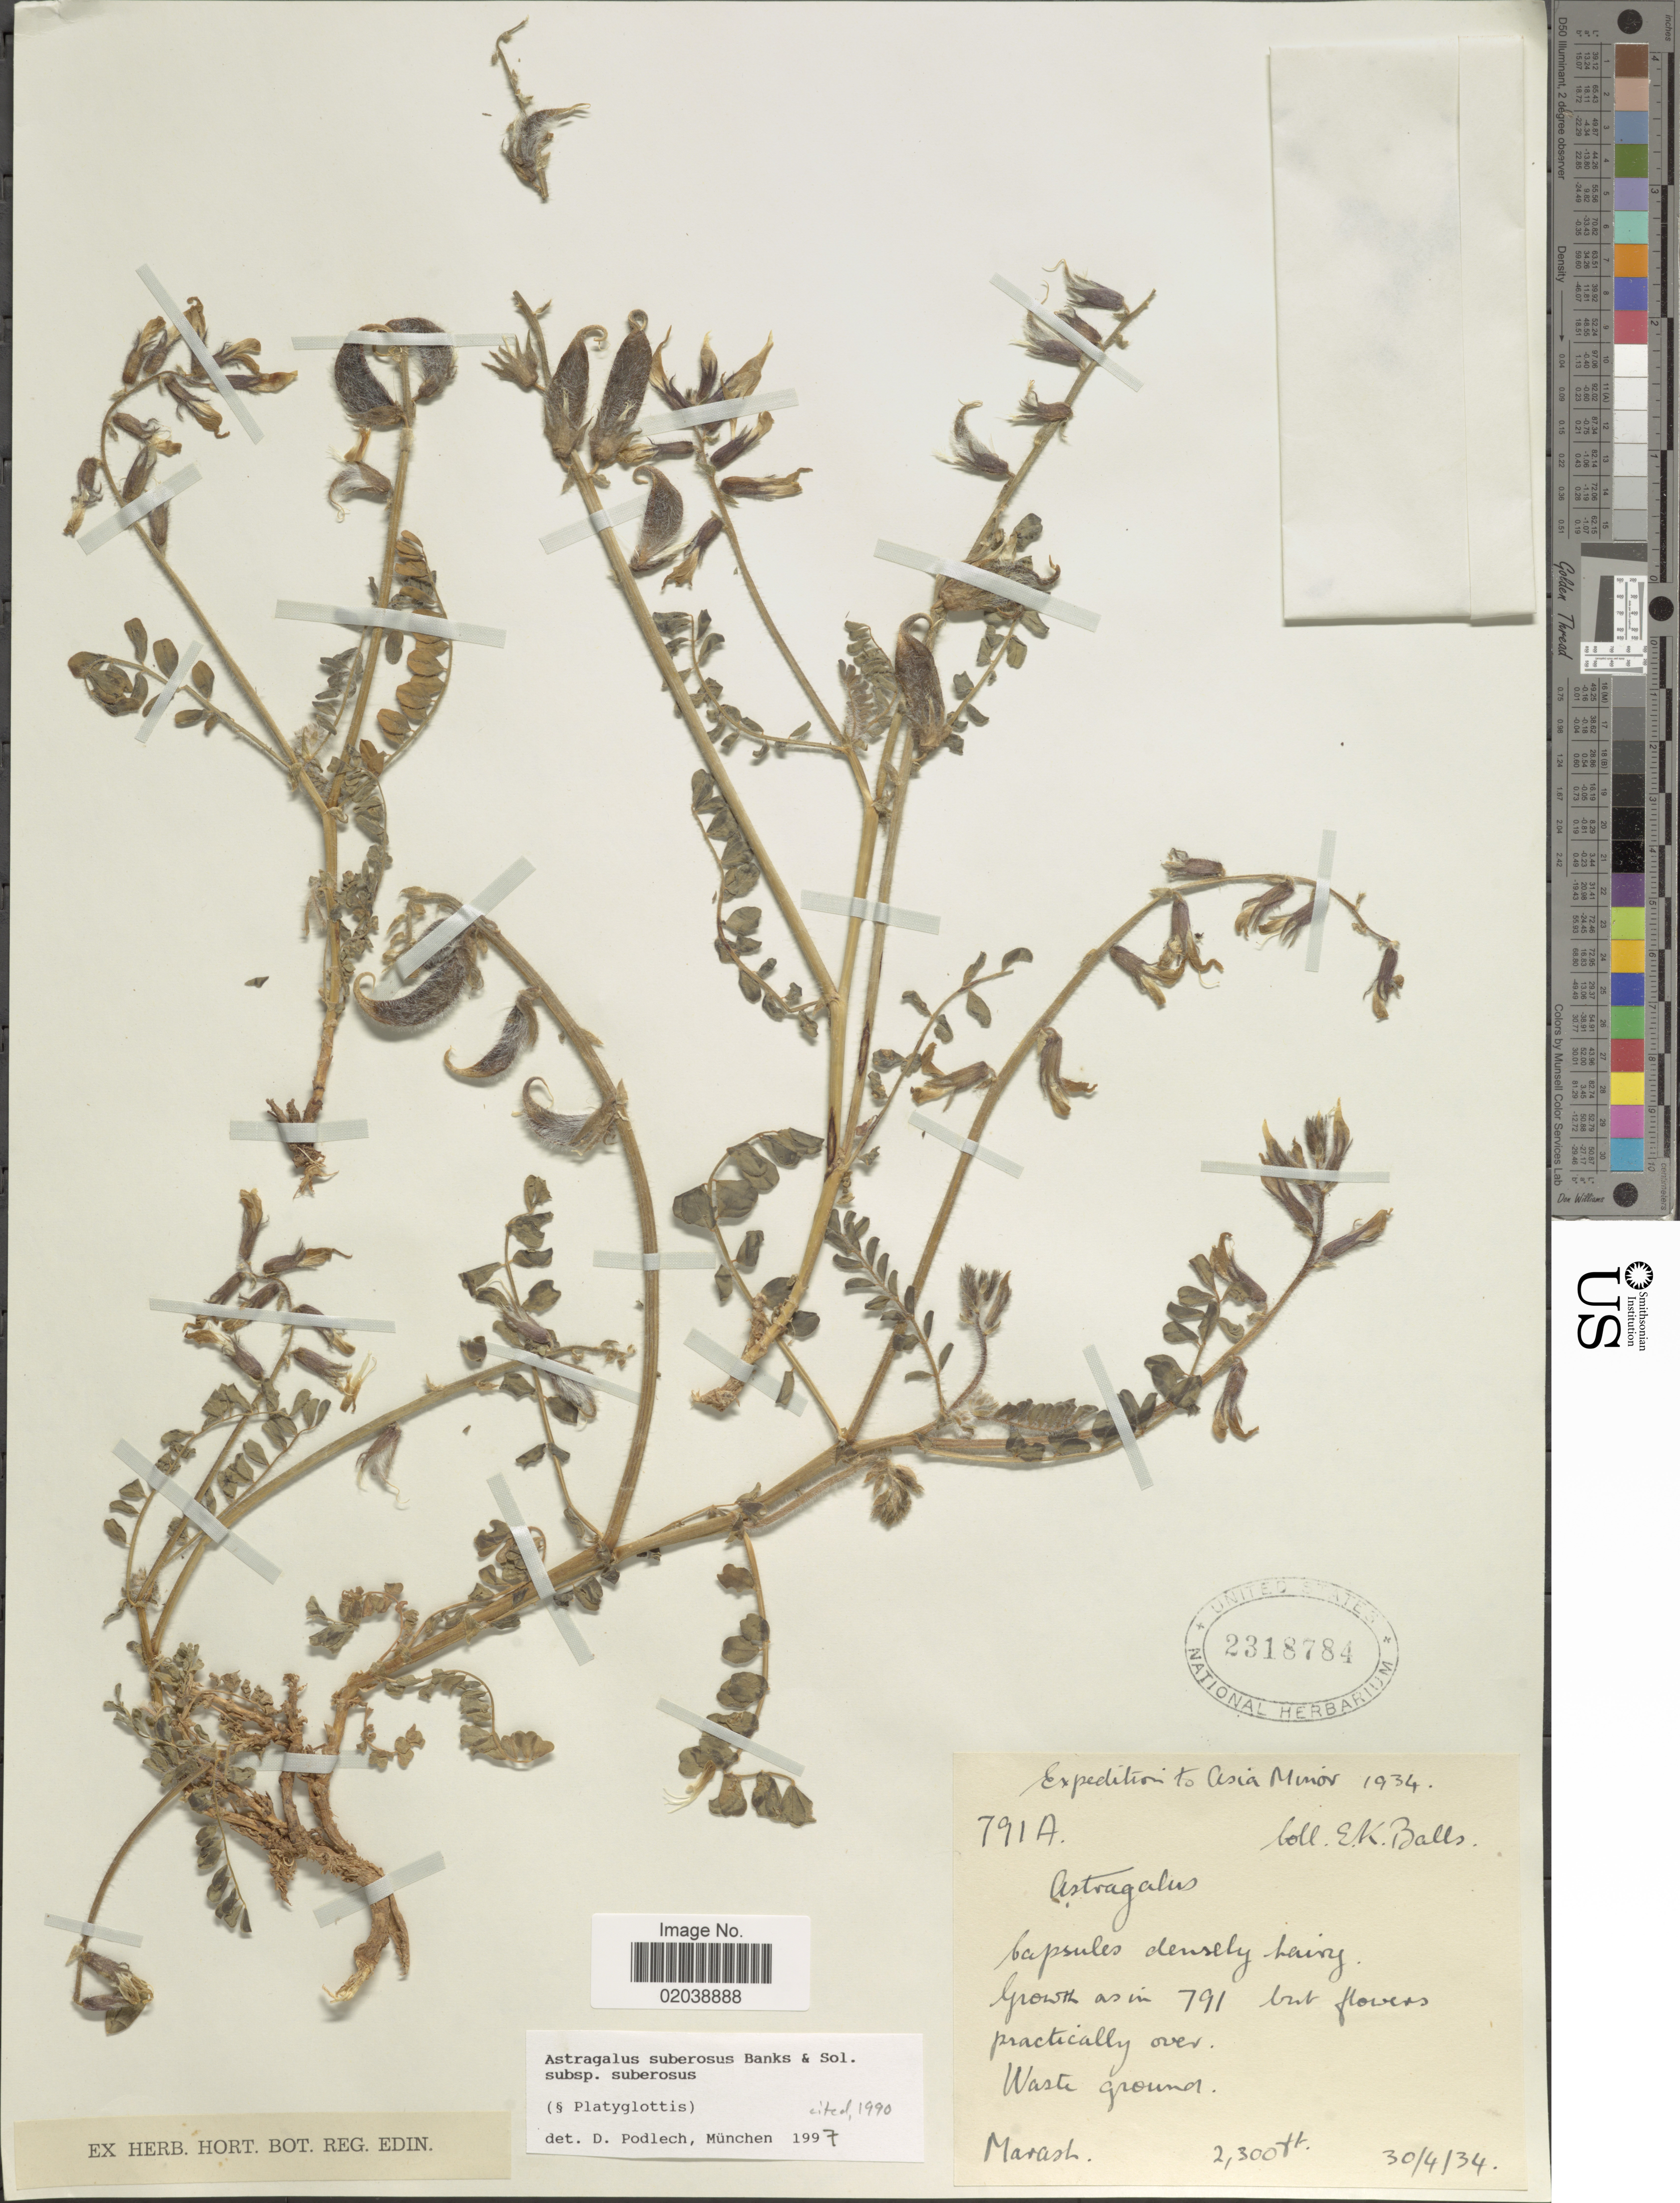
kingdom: Plantae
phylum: Tracheophyta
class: Magnoliopsida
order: Fabales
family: Fabaceae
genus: Astragalus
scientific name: Astragalus suberosus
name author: Banks & Sol.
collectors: E. K. Balls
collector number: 791A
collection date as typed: Transcribed d/m/y: 30/4/34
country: Turkey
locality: Asia Minor, Waste ground, Marash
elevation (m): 701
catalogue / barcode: US 2318784